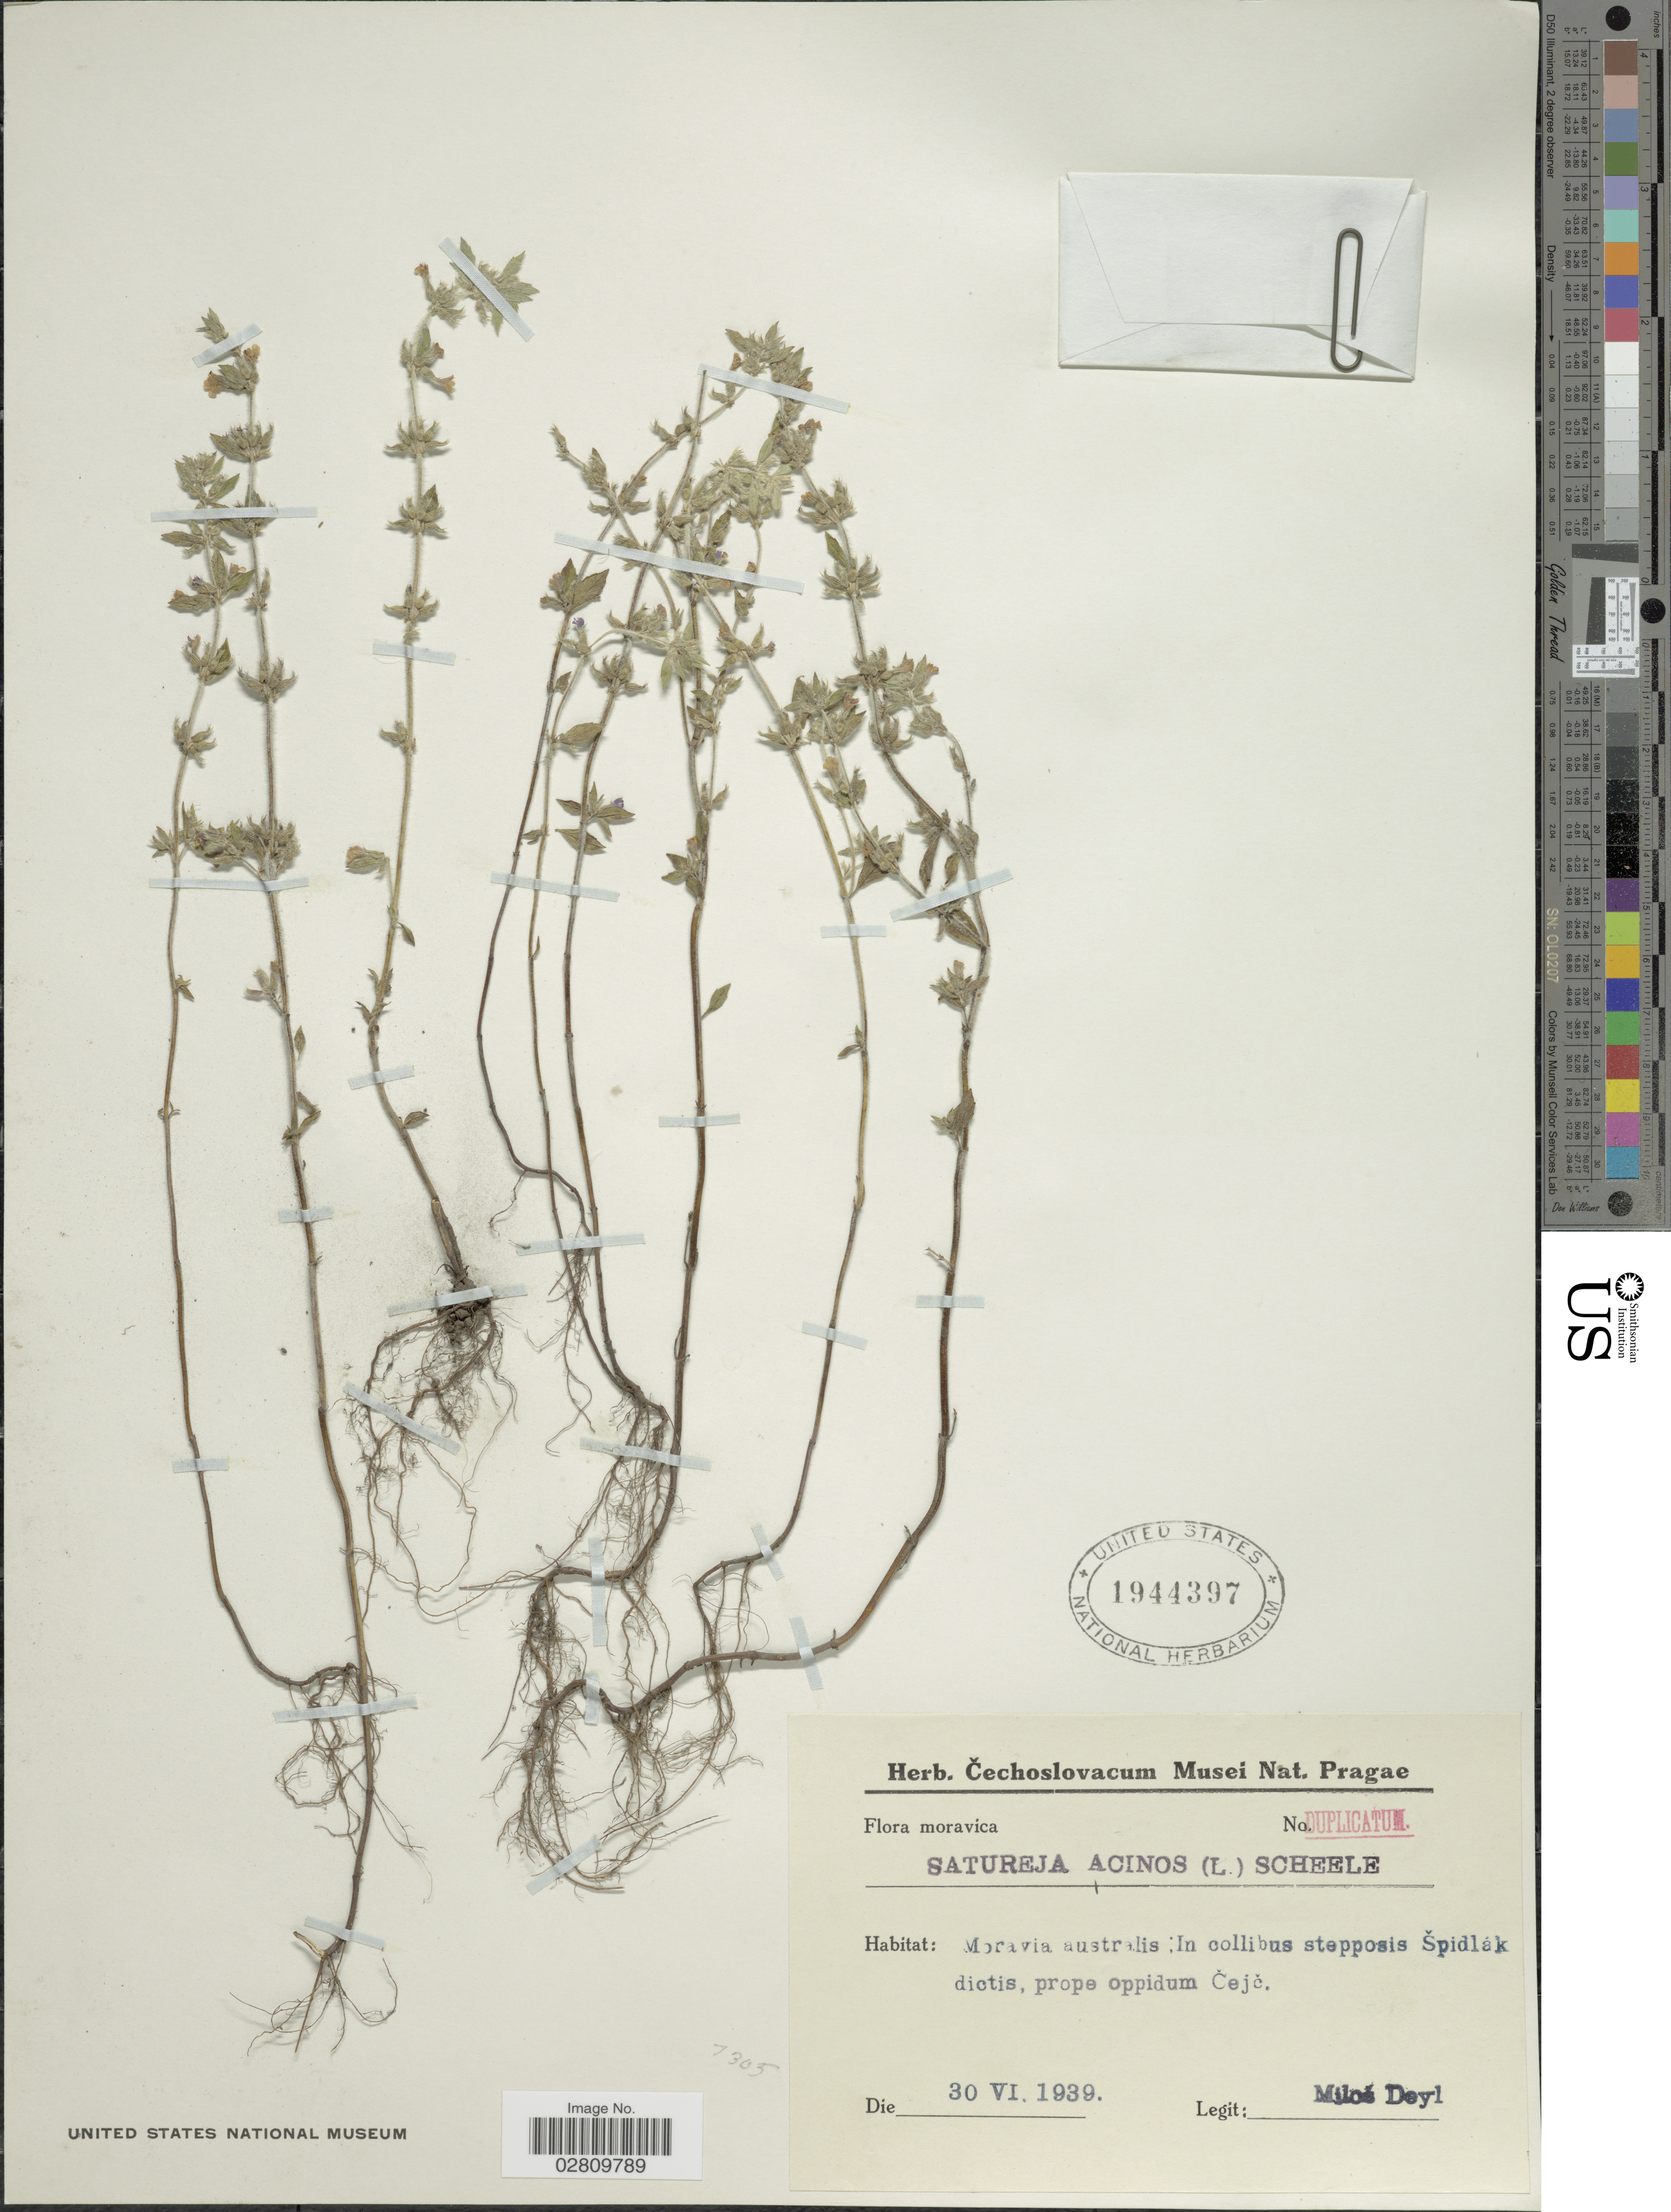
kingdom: Plantae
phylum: Tracheophyta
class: Magnoliopsida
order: Lamiales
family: Lamiaceae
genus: Acinos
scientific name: Acinos acinos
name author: (L.) Huth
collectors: M. Deyl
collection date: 1939-06-30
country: Czechia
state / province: Moravian-Silesian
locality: Moravica. Moravia australis: In collibus stepposis Spidlak dictis, prope Oppidum Ceje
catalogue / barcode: US 1944397